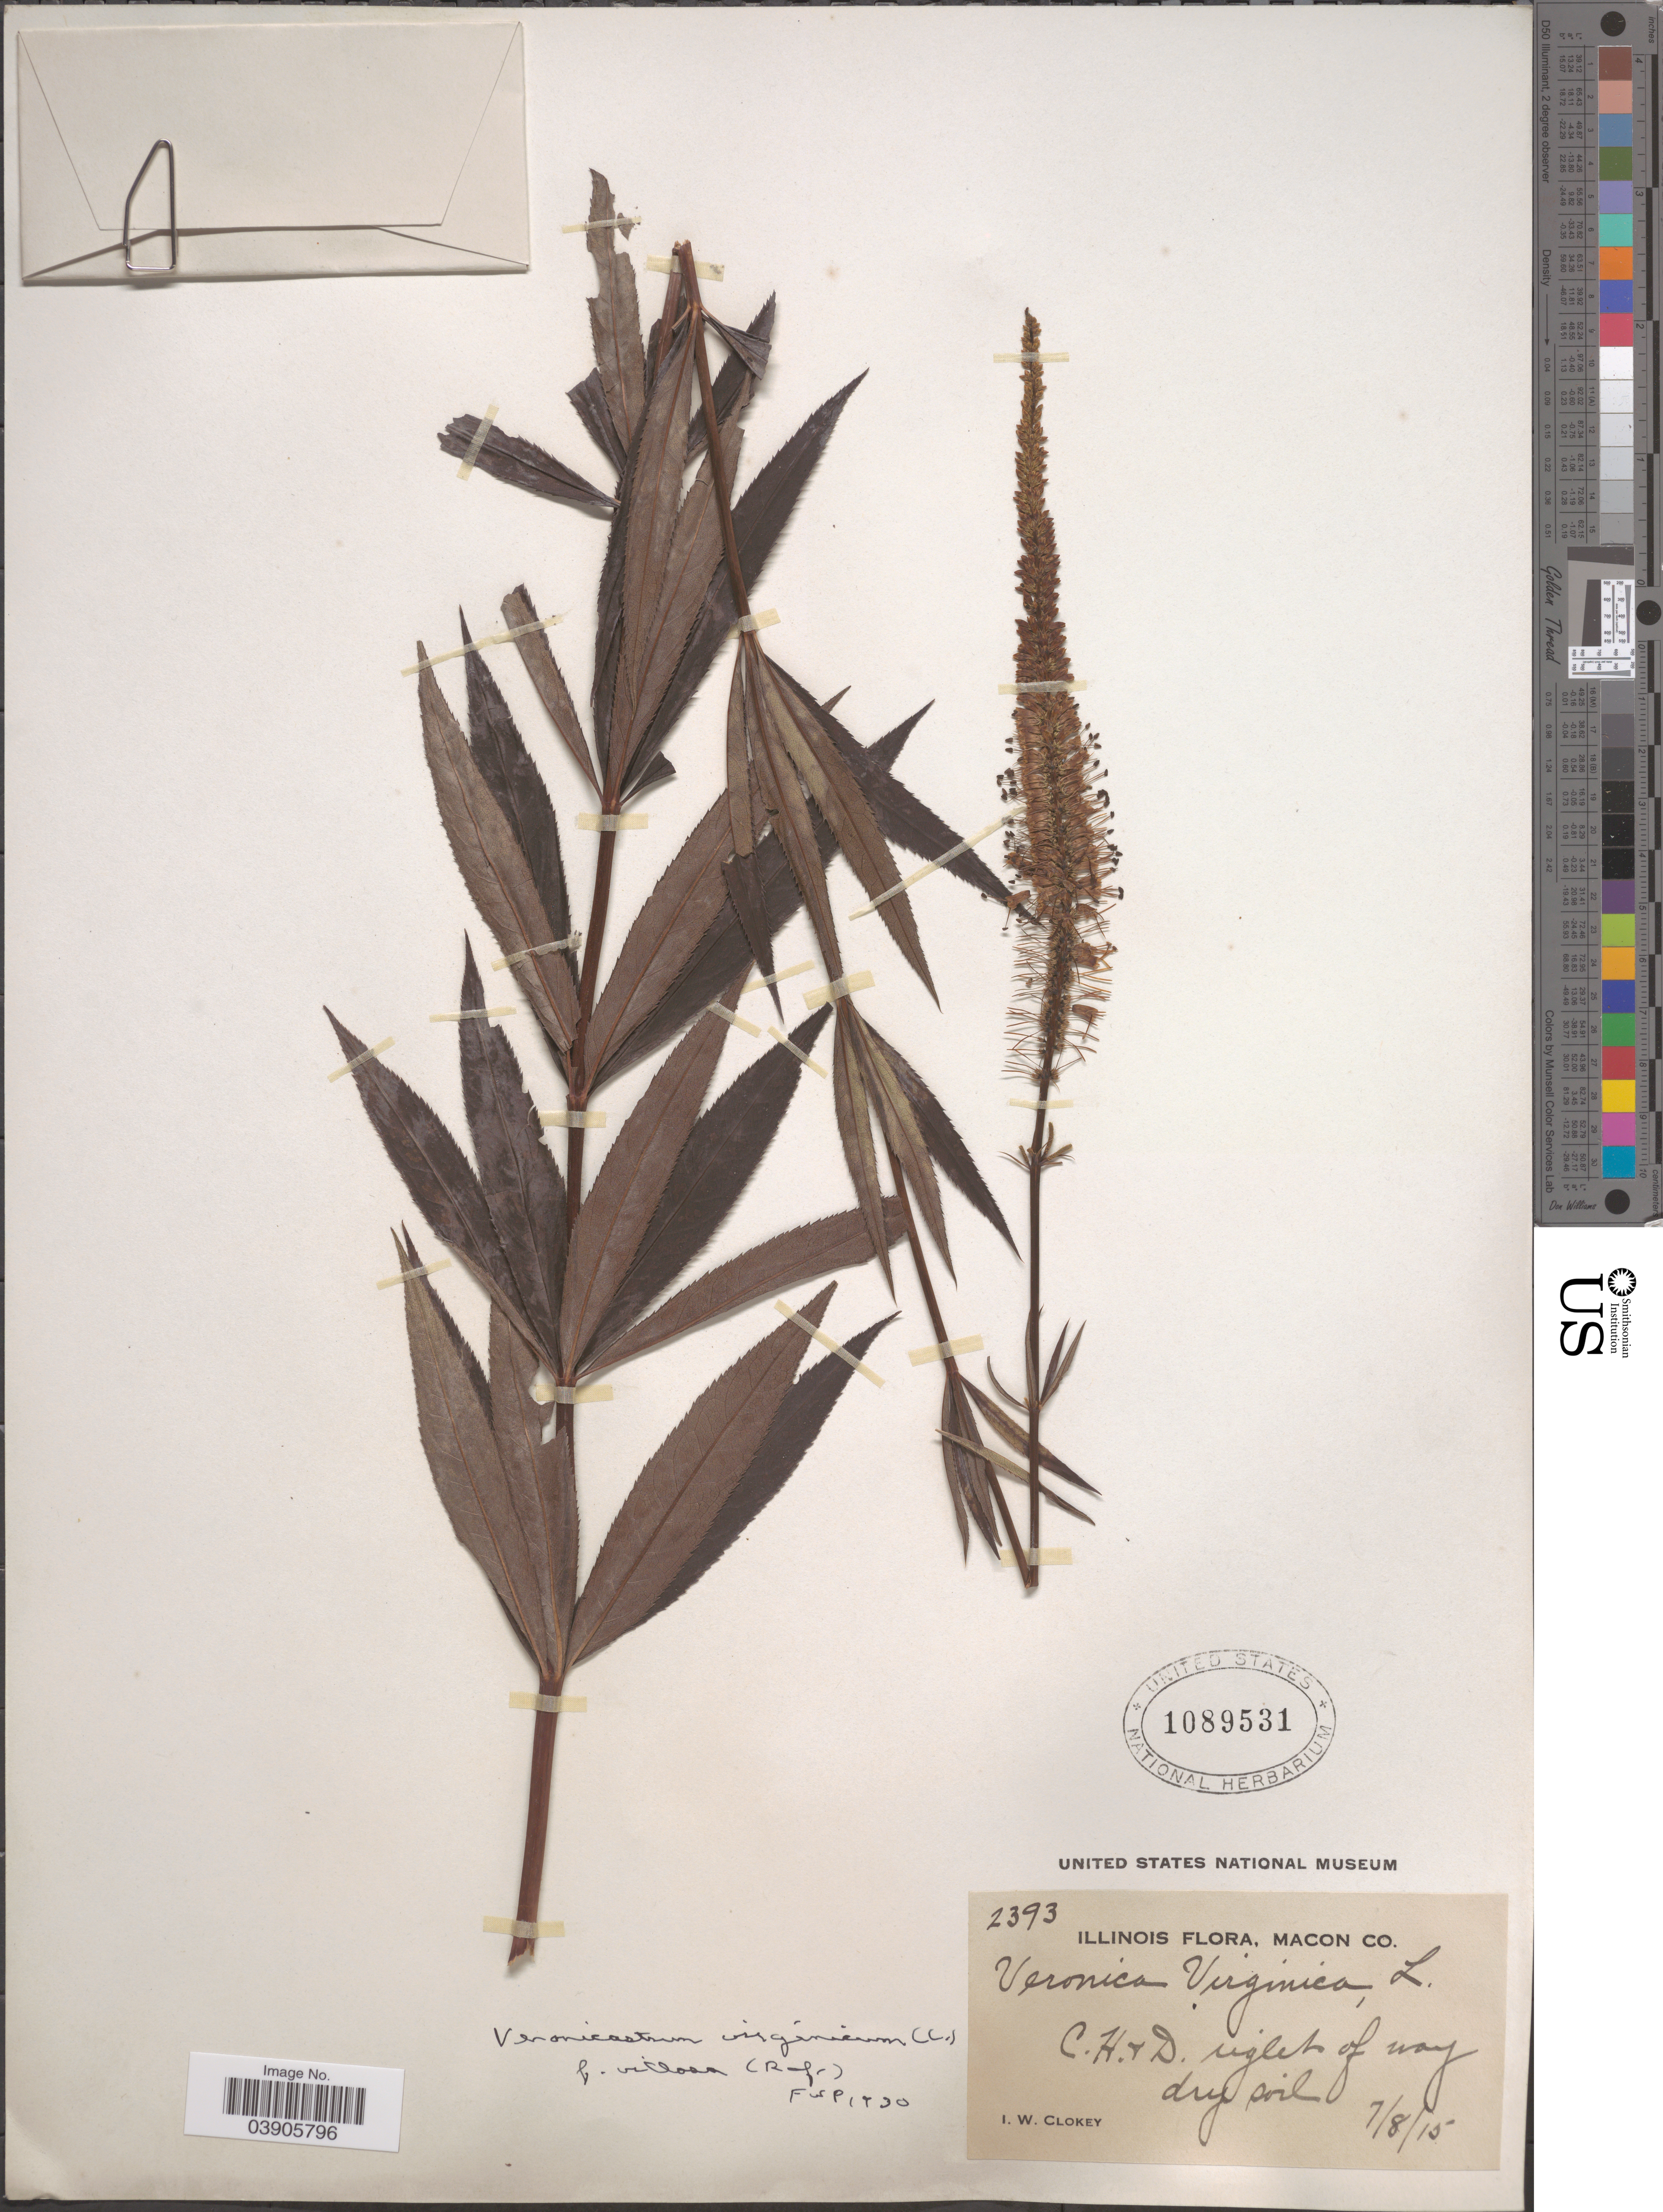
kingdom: Plantae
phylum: Tracheophyta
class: Magnoliopsida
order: Lamiales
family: Plantaginaceae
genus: Veronicastrum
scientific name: Veronicastrum virginicum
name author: (L.) Farw.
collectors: I. W. Clokey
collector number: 2393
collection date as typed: Transcribed d/m/y: 8/7/15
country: United States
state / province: Illinois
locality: Macon Co. C.H. & D. right of way.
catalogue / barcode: US 1089531